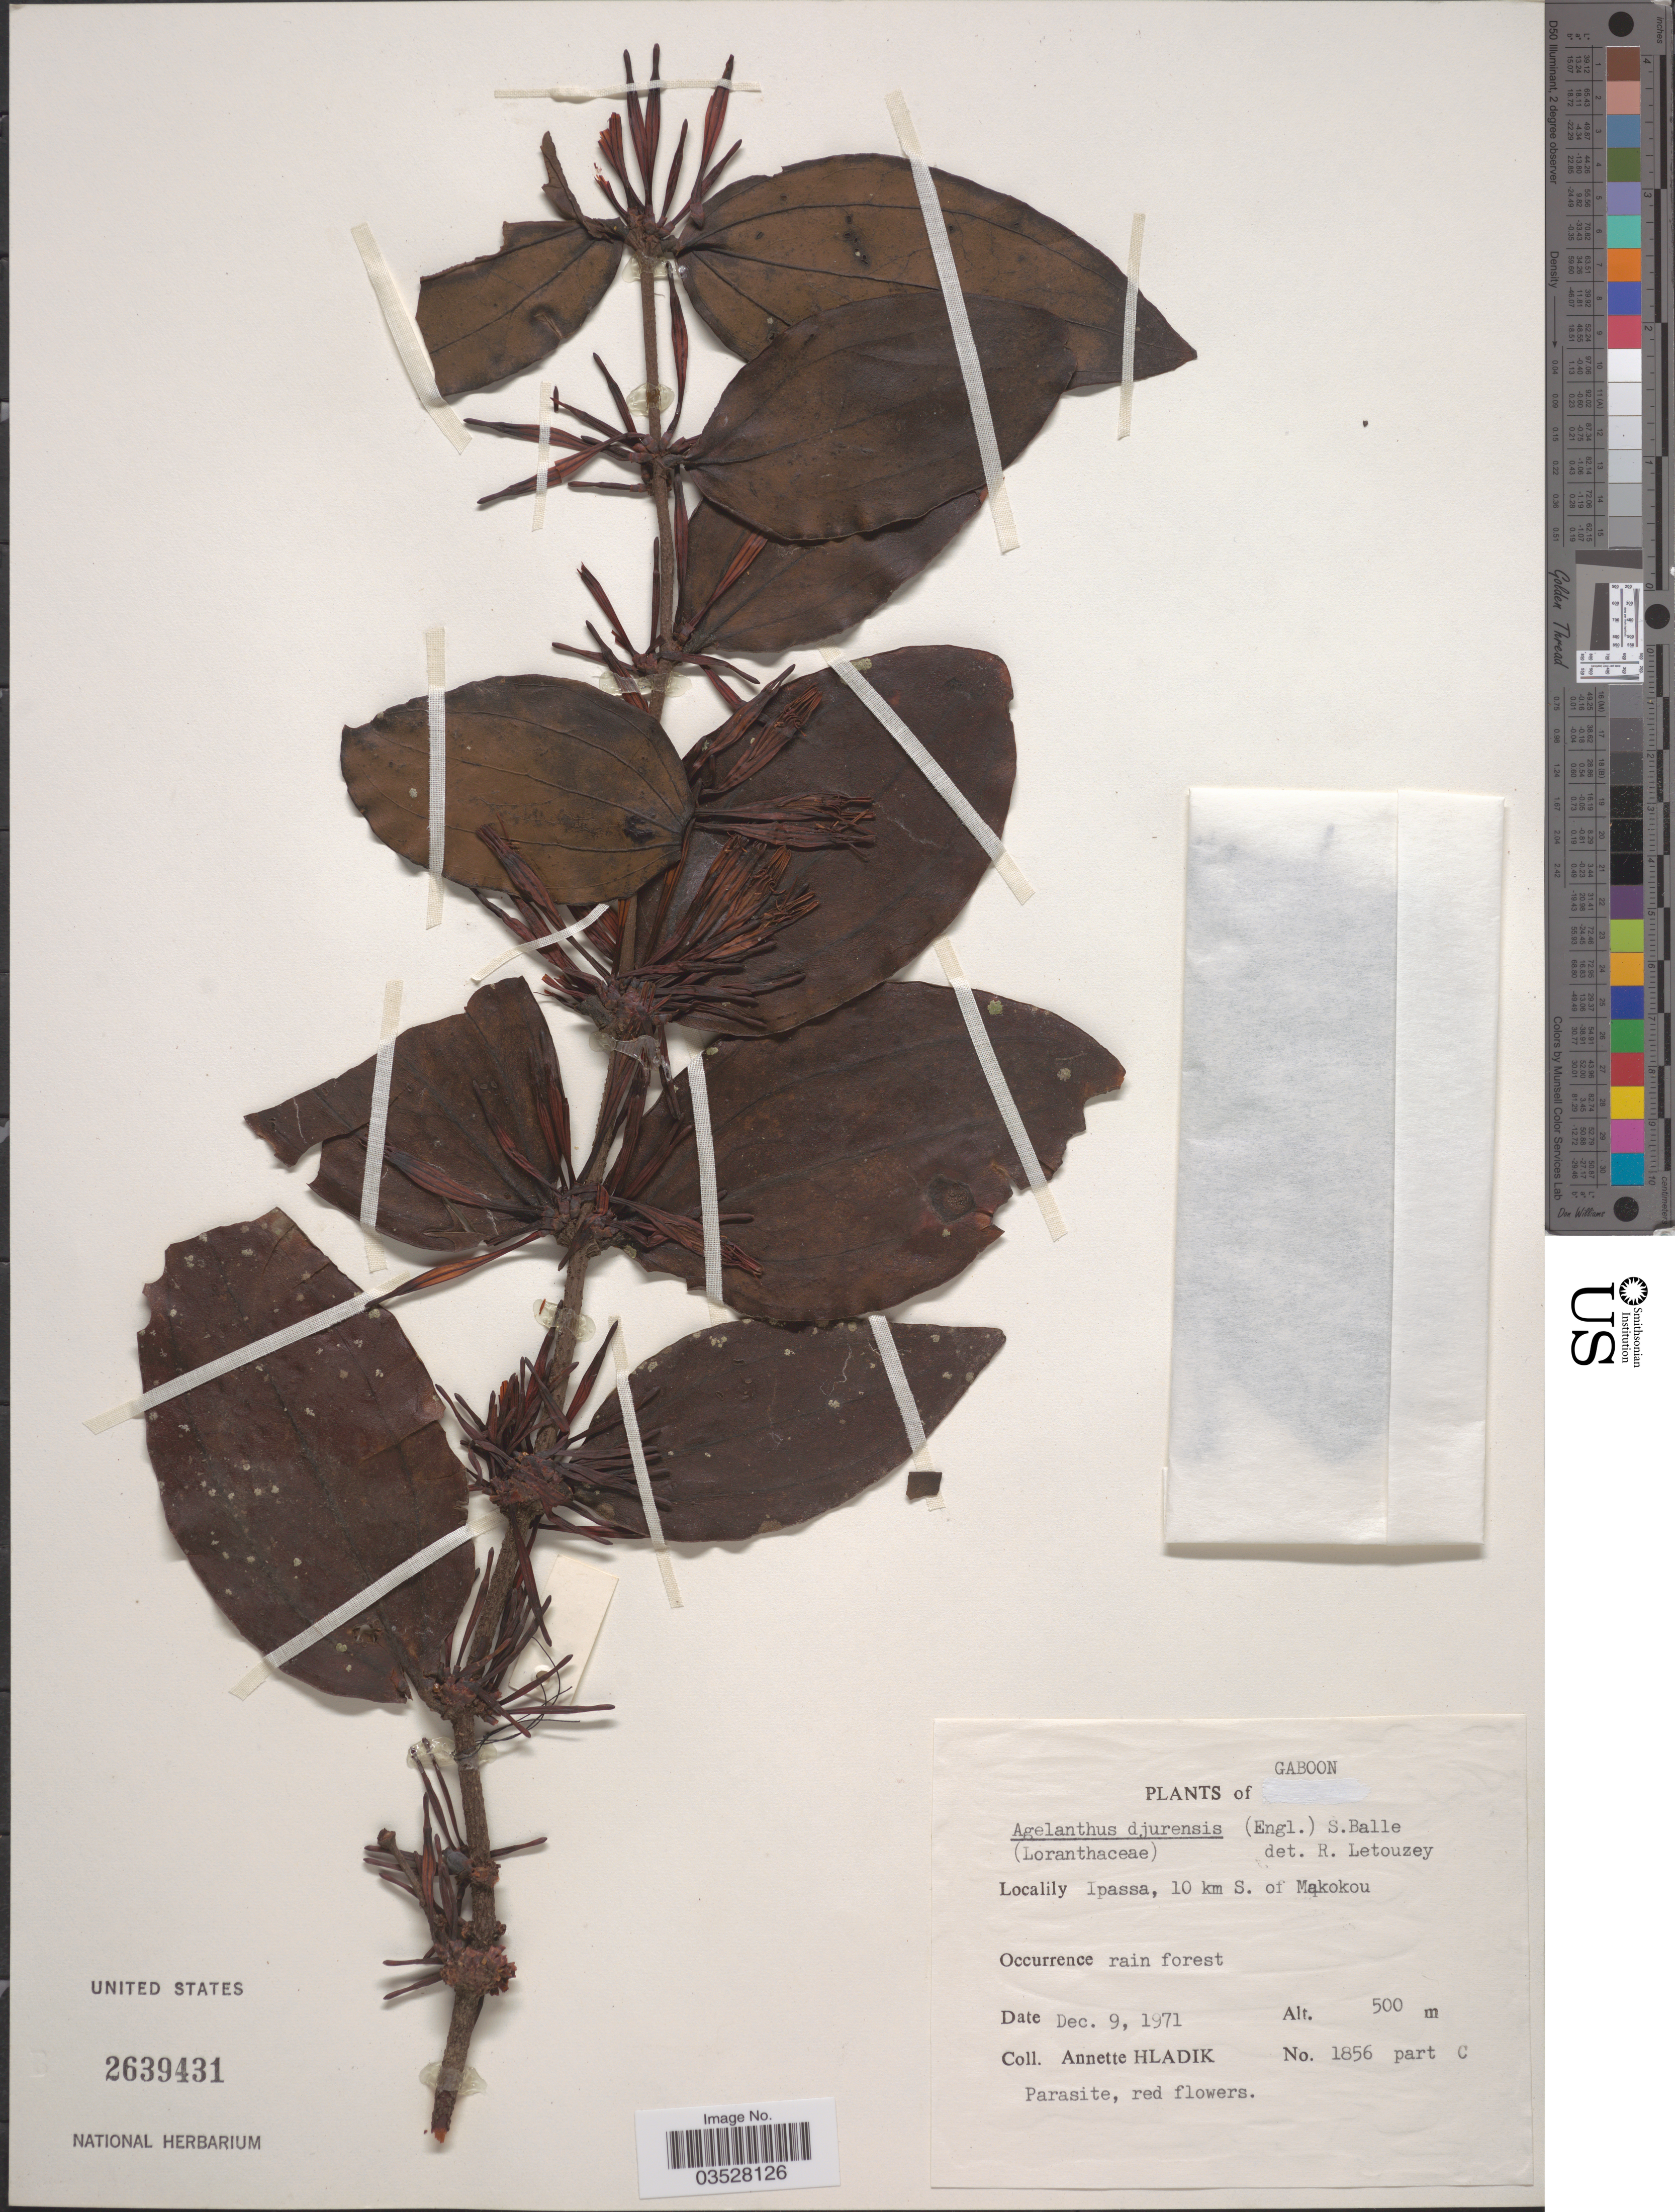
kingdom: Plantae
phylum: Tracheophyta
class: Magnoliopsida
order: Santalales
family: Loranthaceae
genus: Agelanthus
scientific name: Agelanthus djurensis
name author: (Engl.) Polhill & Wiens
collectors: A. Hladik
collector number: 1856 part C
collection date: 1971-12-09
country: Gabon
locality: Gaboon. Ipassa, 10 km S. of Makokou.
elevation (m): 500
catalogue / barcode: US 2639431